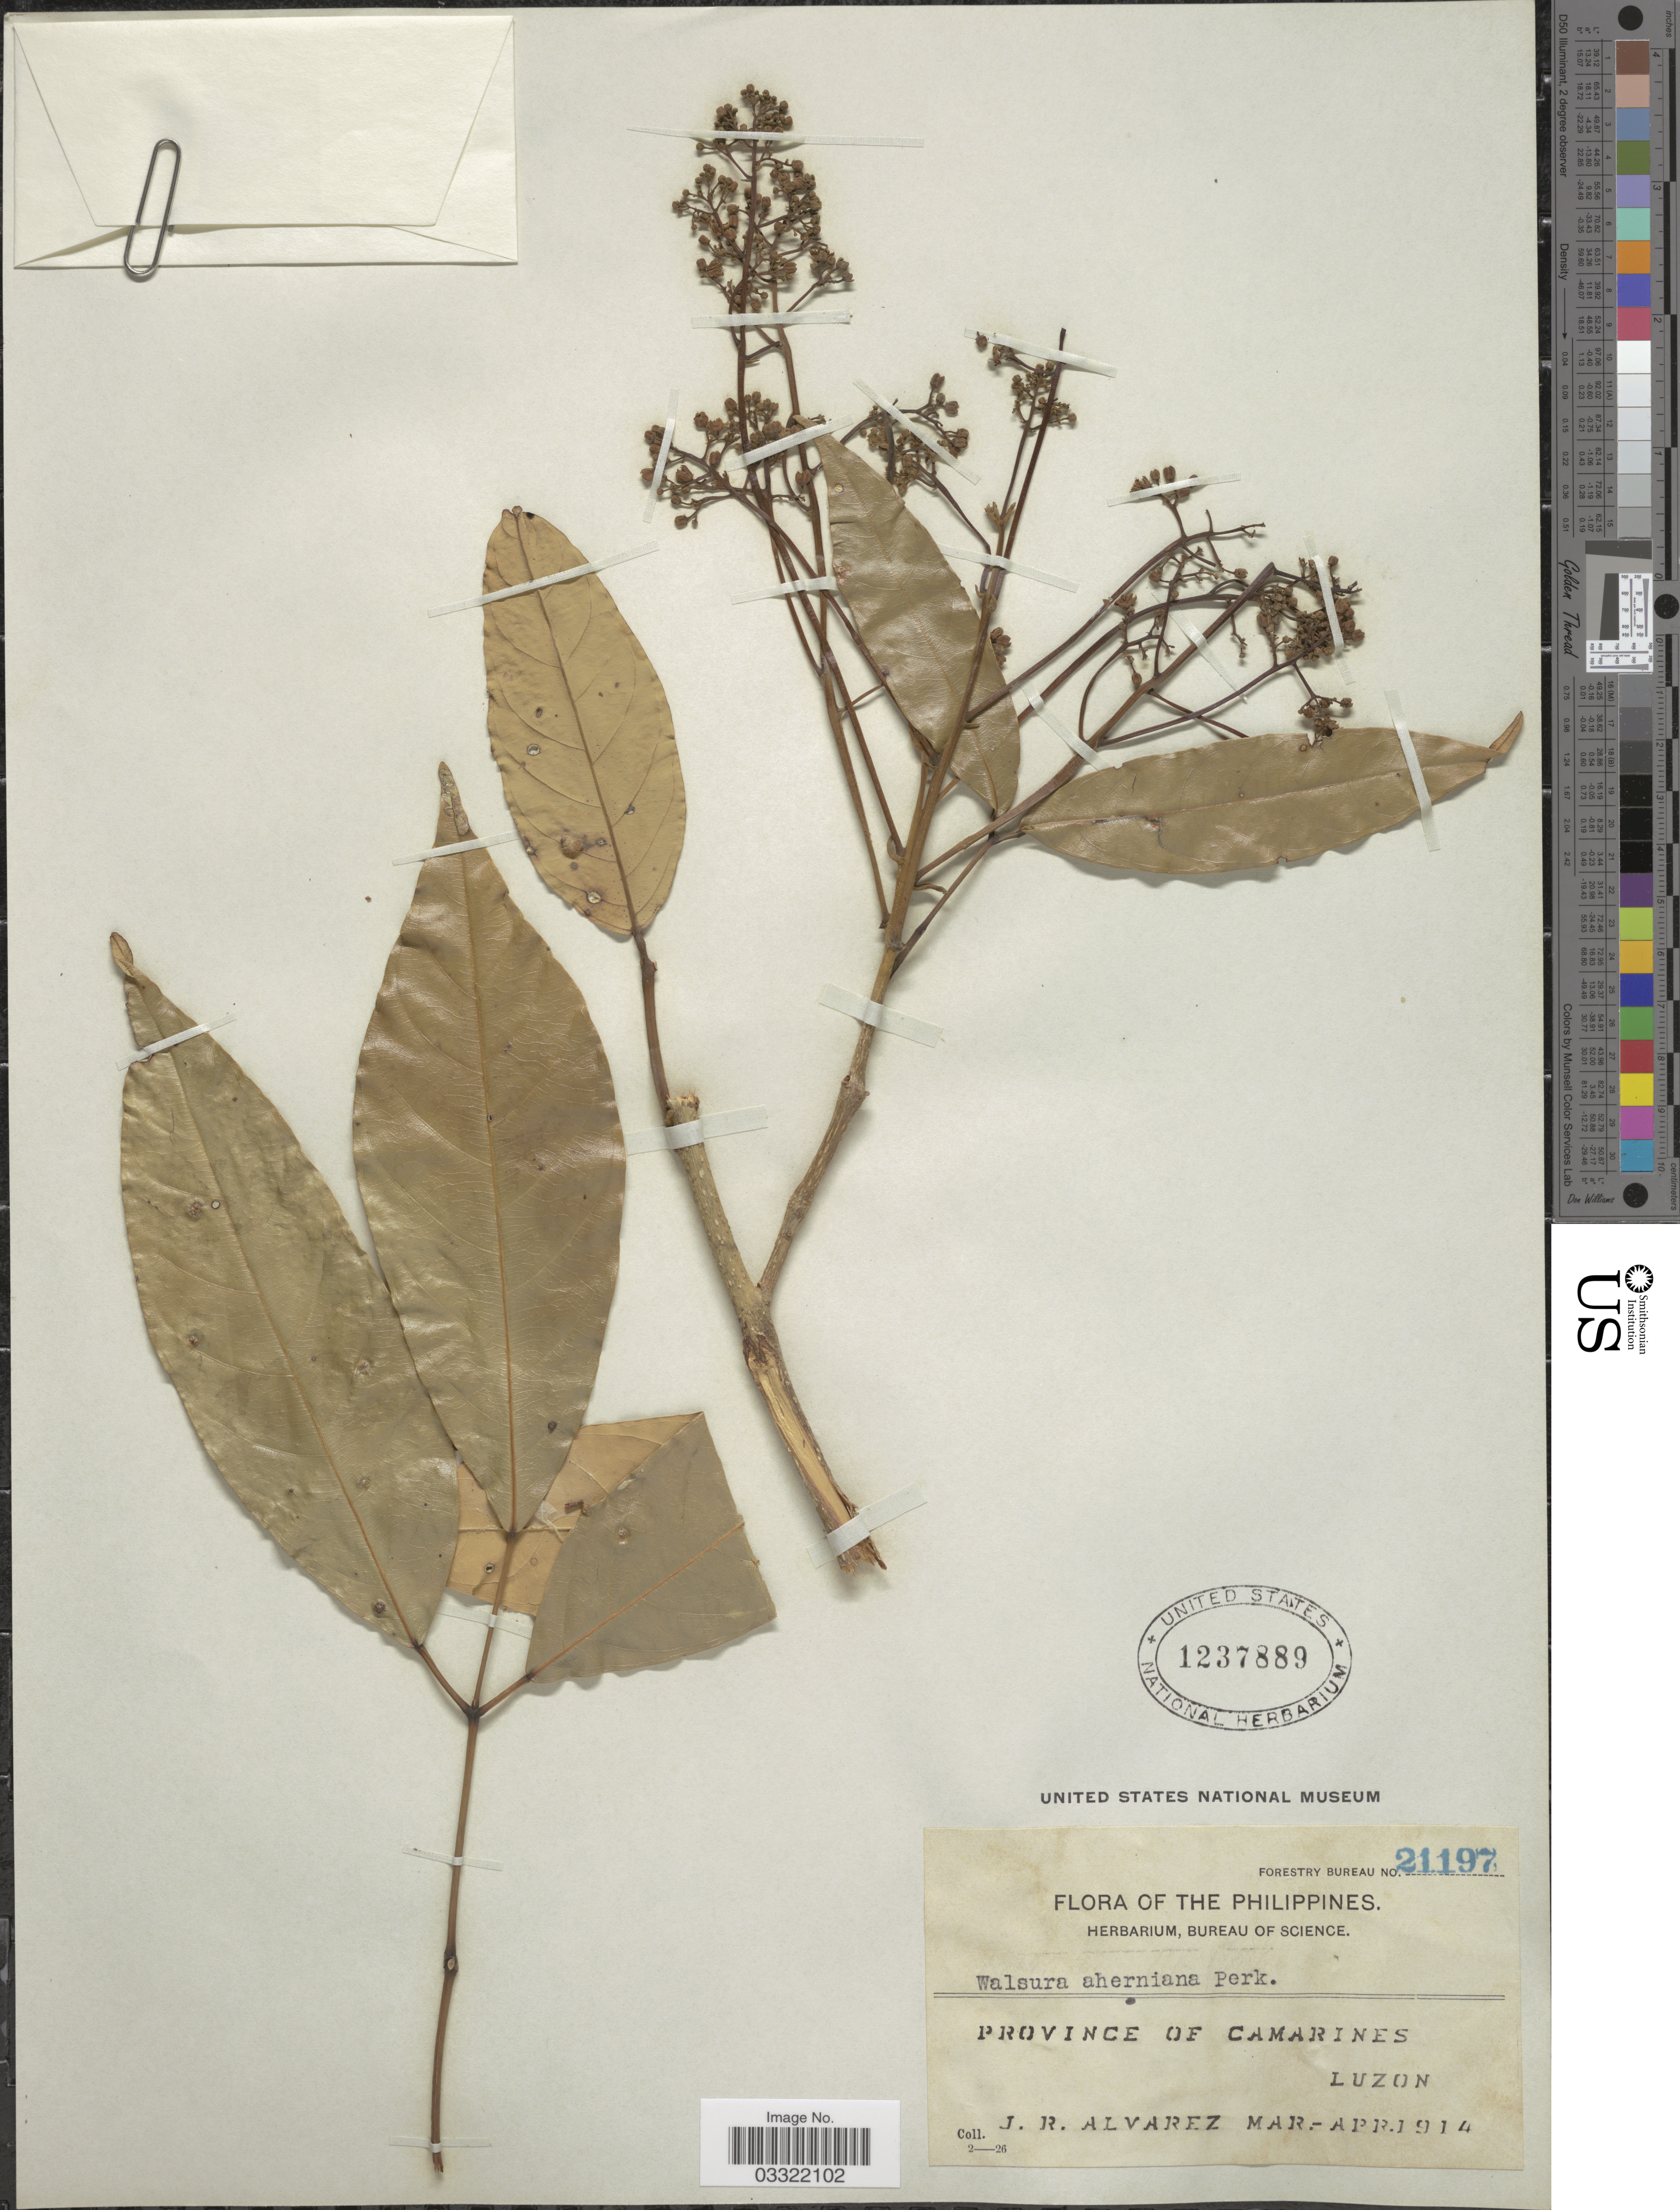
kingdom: Plantae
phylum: Tracheophyta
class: Magnoliopsida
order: Sapindales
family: Meliaceae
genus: Walsura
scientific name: Walsura pinnata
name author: Hassk.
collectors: J. Alvarez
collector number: Forestry Bureau 21197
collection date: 1914-03/1914-04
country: Philippines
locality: Province of Camarines, Luzon.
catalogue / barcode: US 1237889